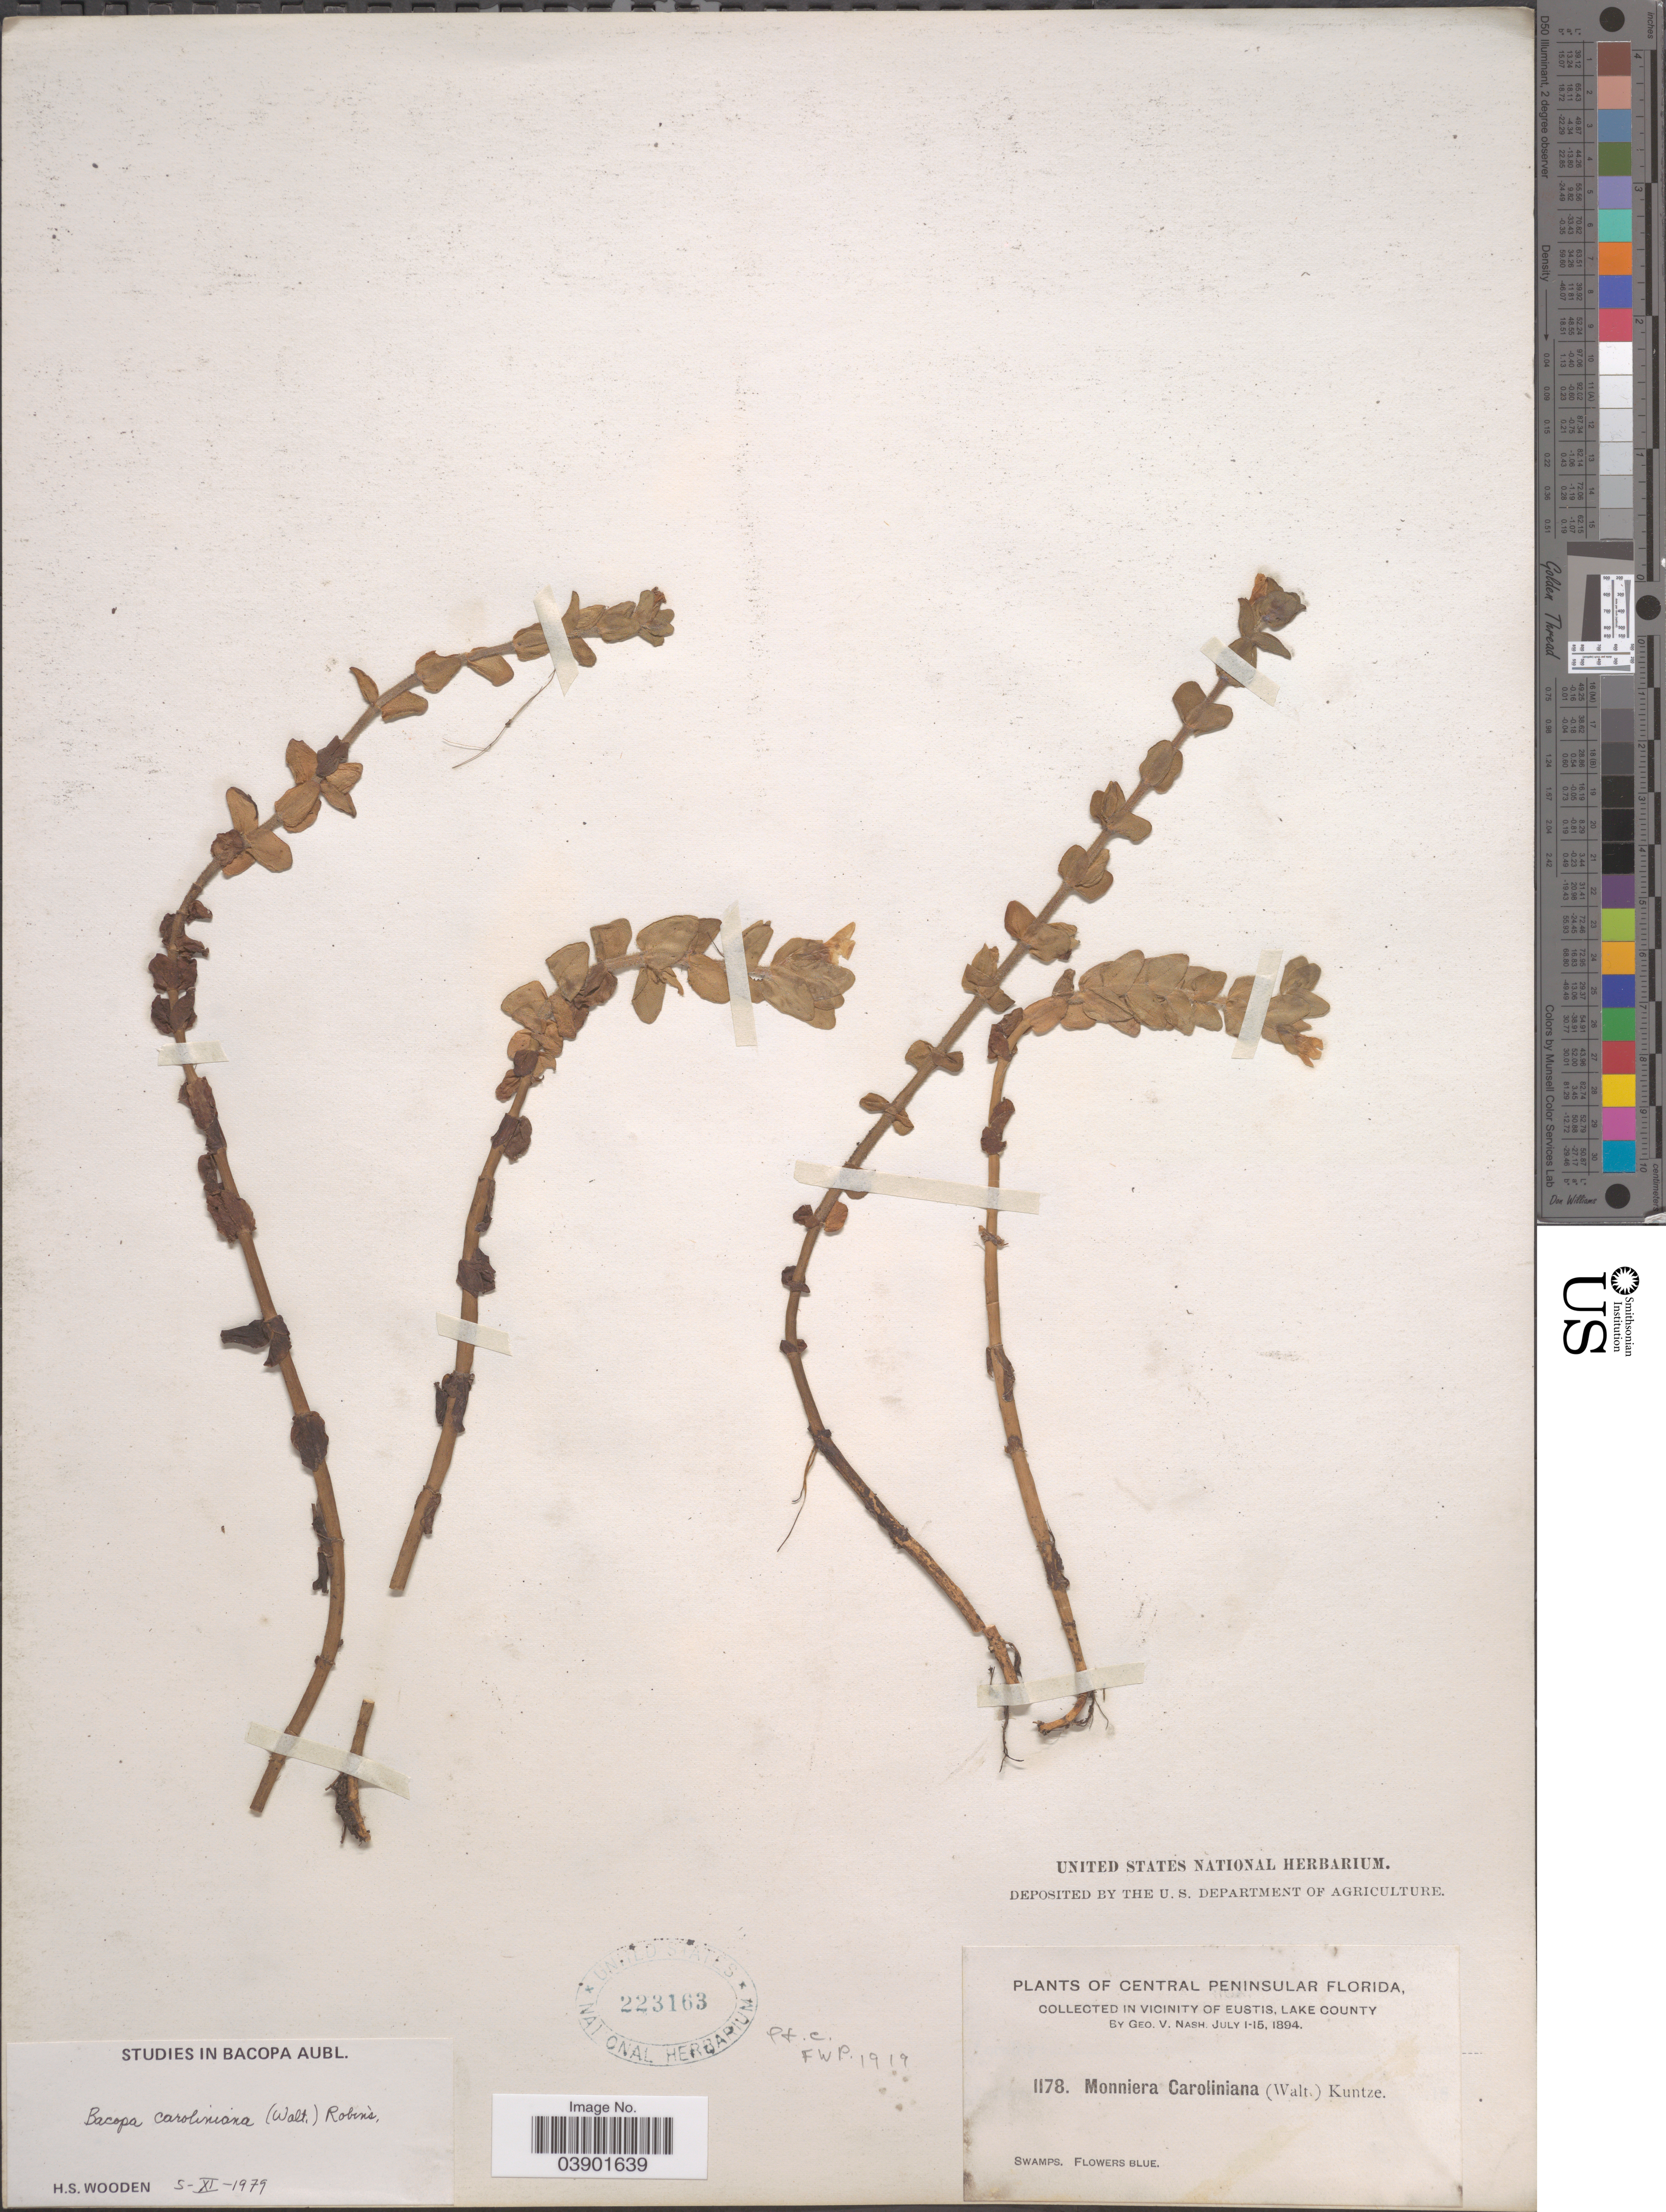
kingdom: Plantae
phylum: Tracheophyta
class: Magnoliopsida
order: Lamiales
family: Plantaginaceae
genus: Bacopa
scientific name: Bacopa caroliniana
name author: (Walter) B.L. Rob.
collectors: G. V. Nash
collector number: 1178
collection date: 1894-07-01/1894-07-15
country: United States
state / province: Florida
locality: Central Peninsular Florida. In Vicinity of Eustis, Lake County.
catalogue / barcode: US 223163